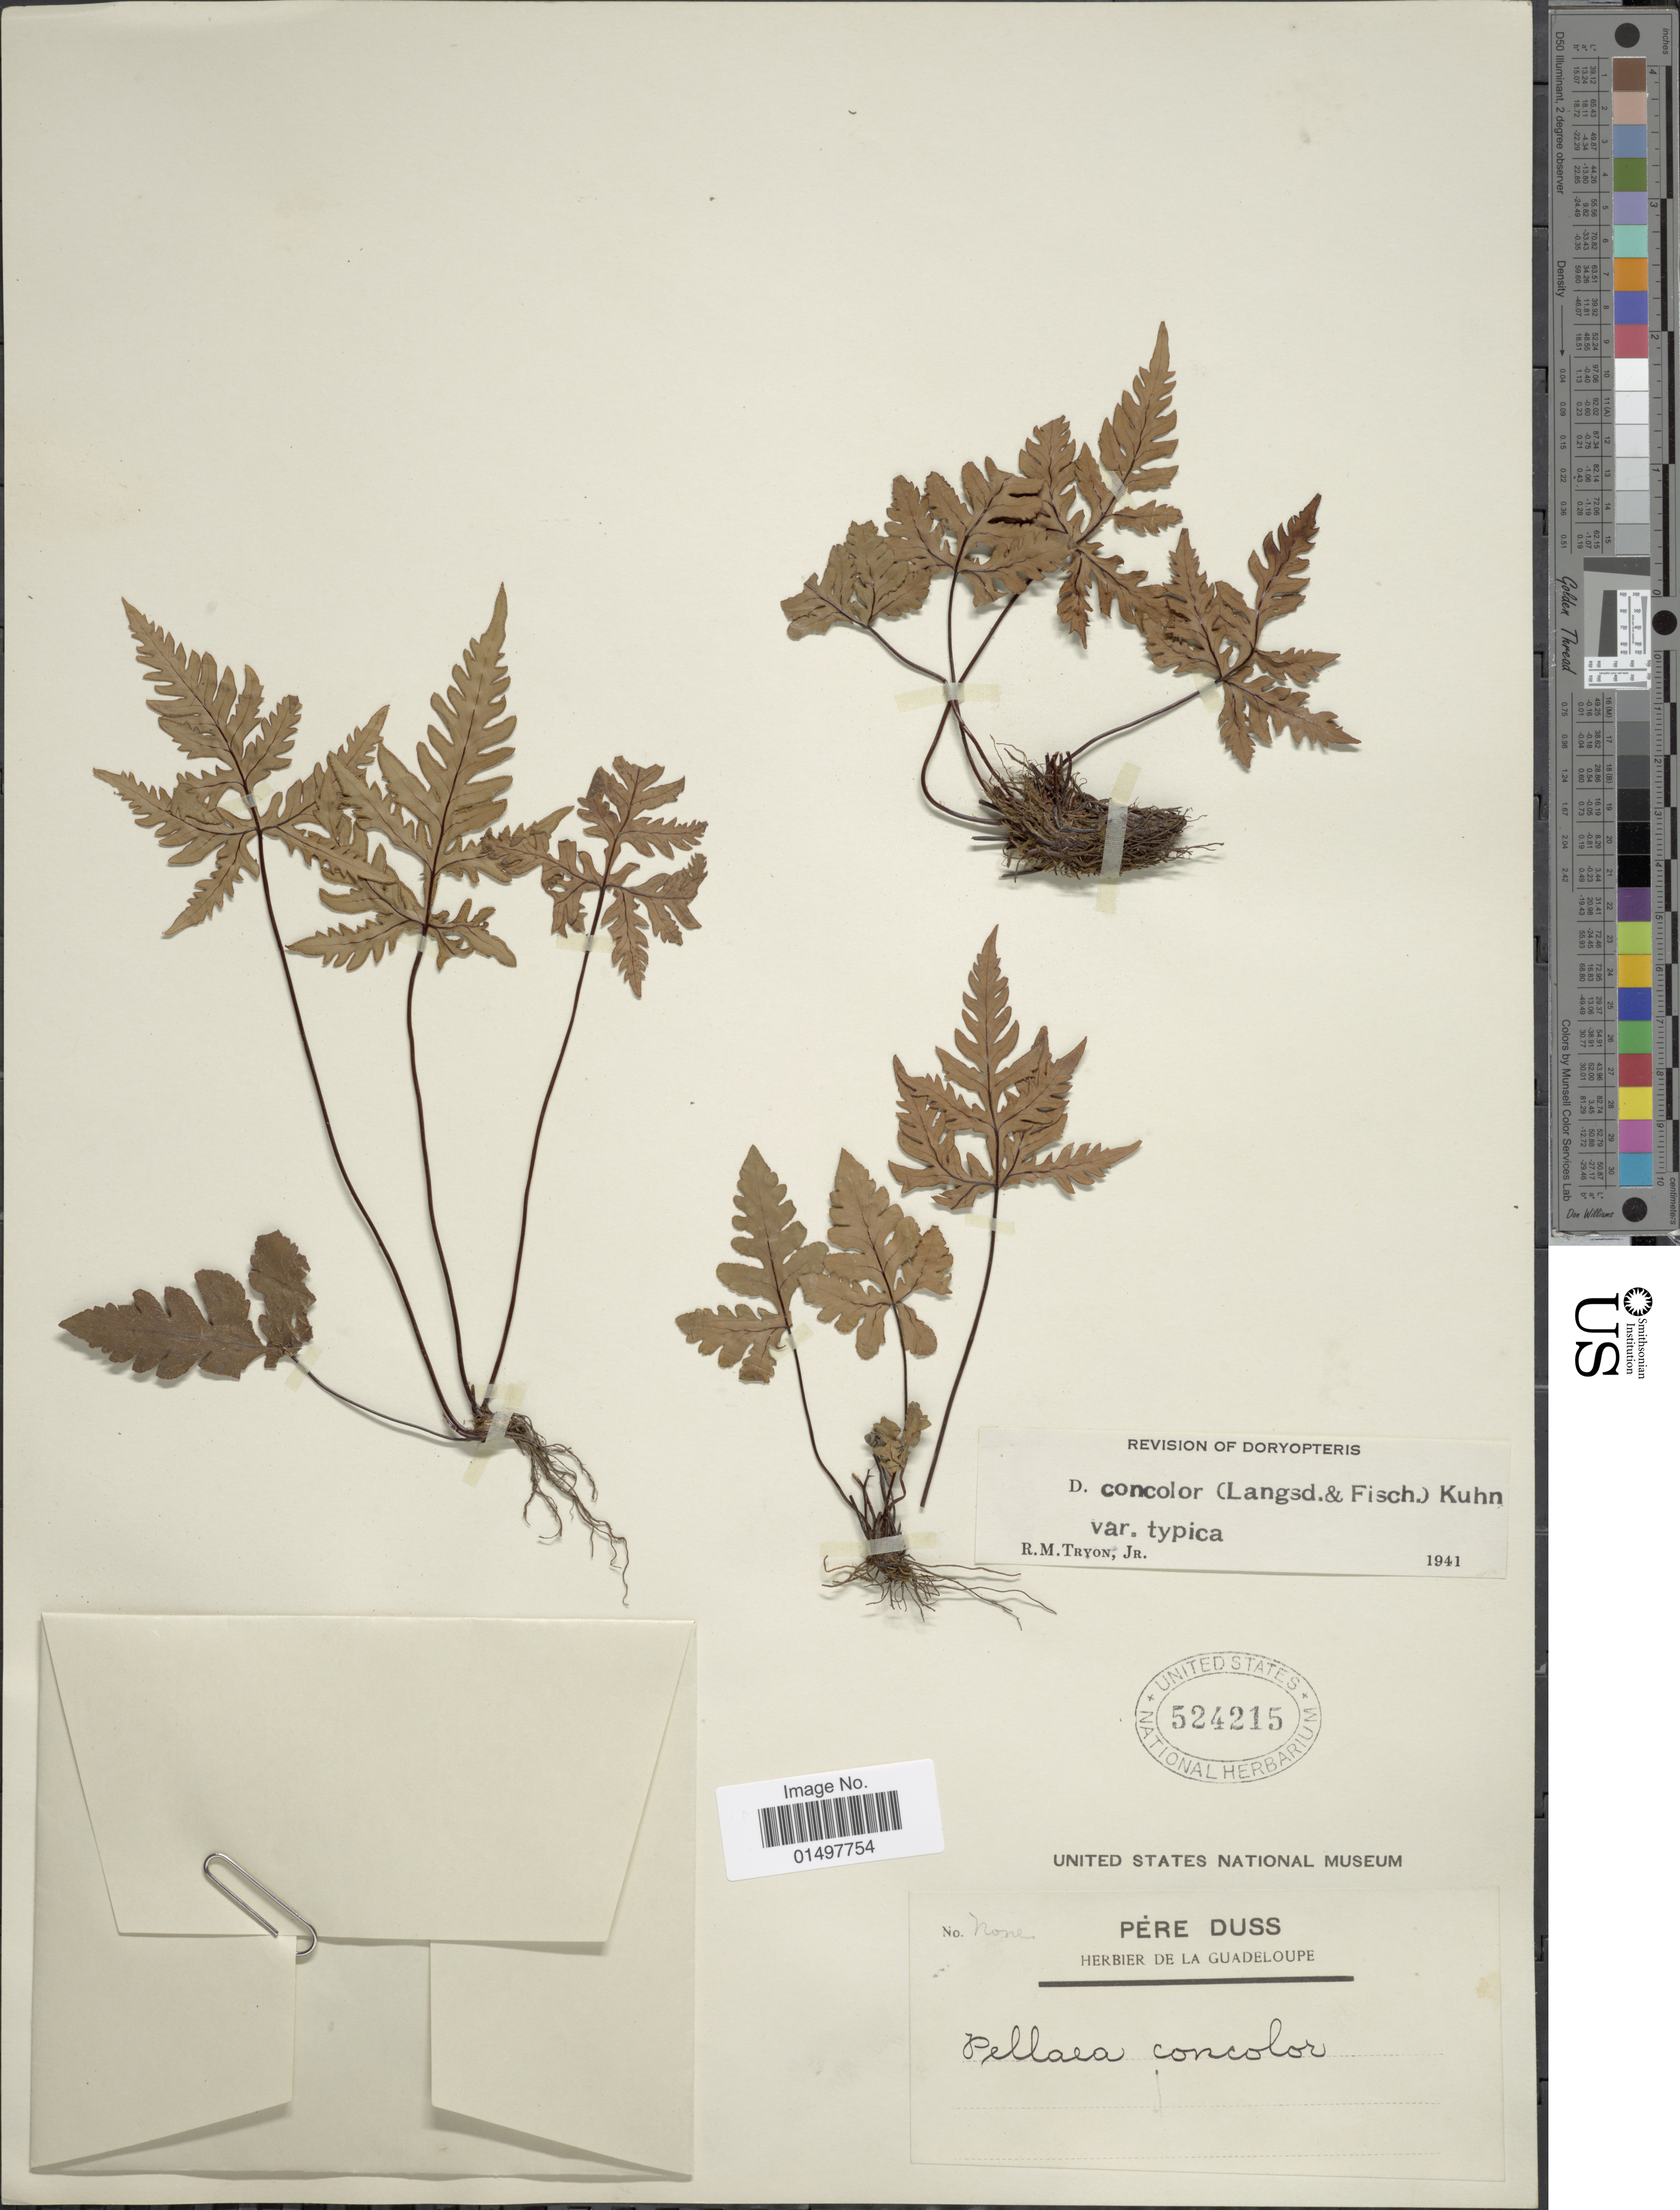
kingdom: Plantae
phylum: Tracheophyta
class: Polypodiopsida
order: Polypodiales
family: Pteridaceae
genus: Doryopteris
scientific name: Doryopteris concolor var. typica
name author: (Langsd. & Fisch.) Kuhn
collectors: Père Duss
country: Guadeloupe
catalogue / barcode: US 524215